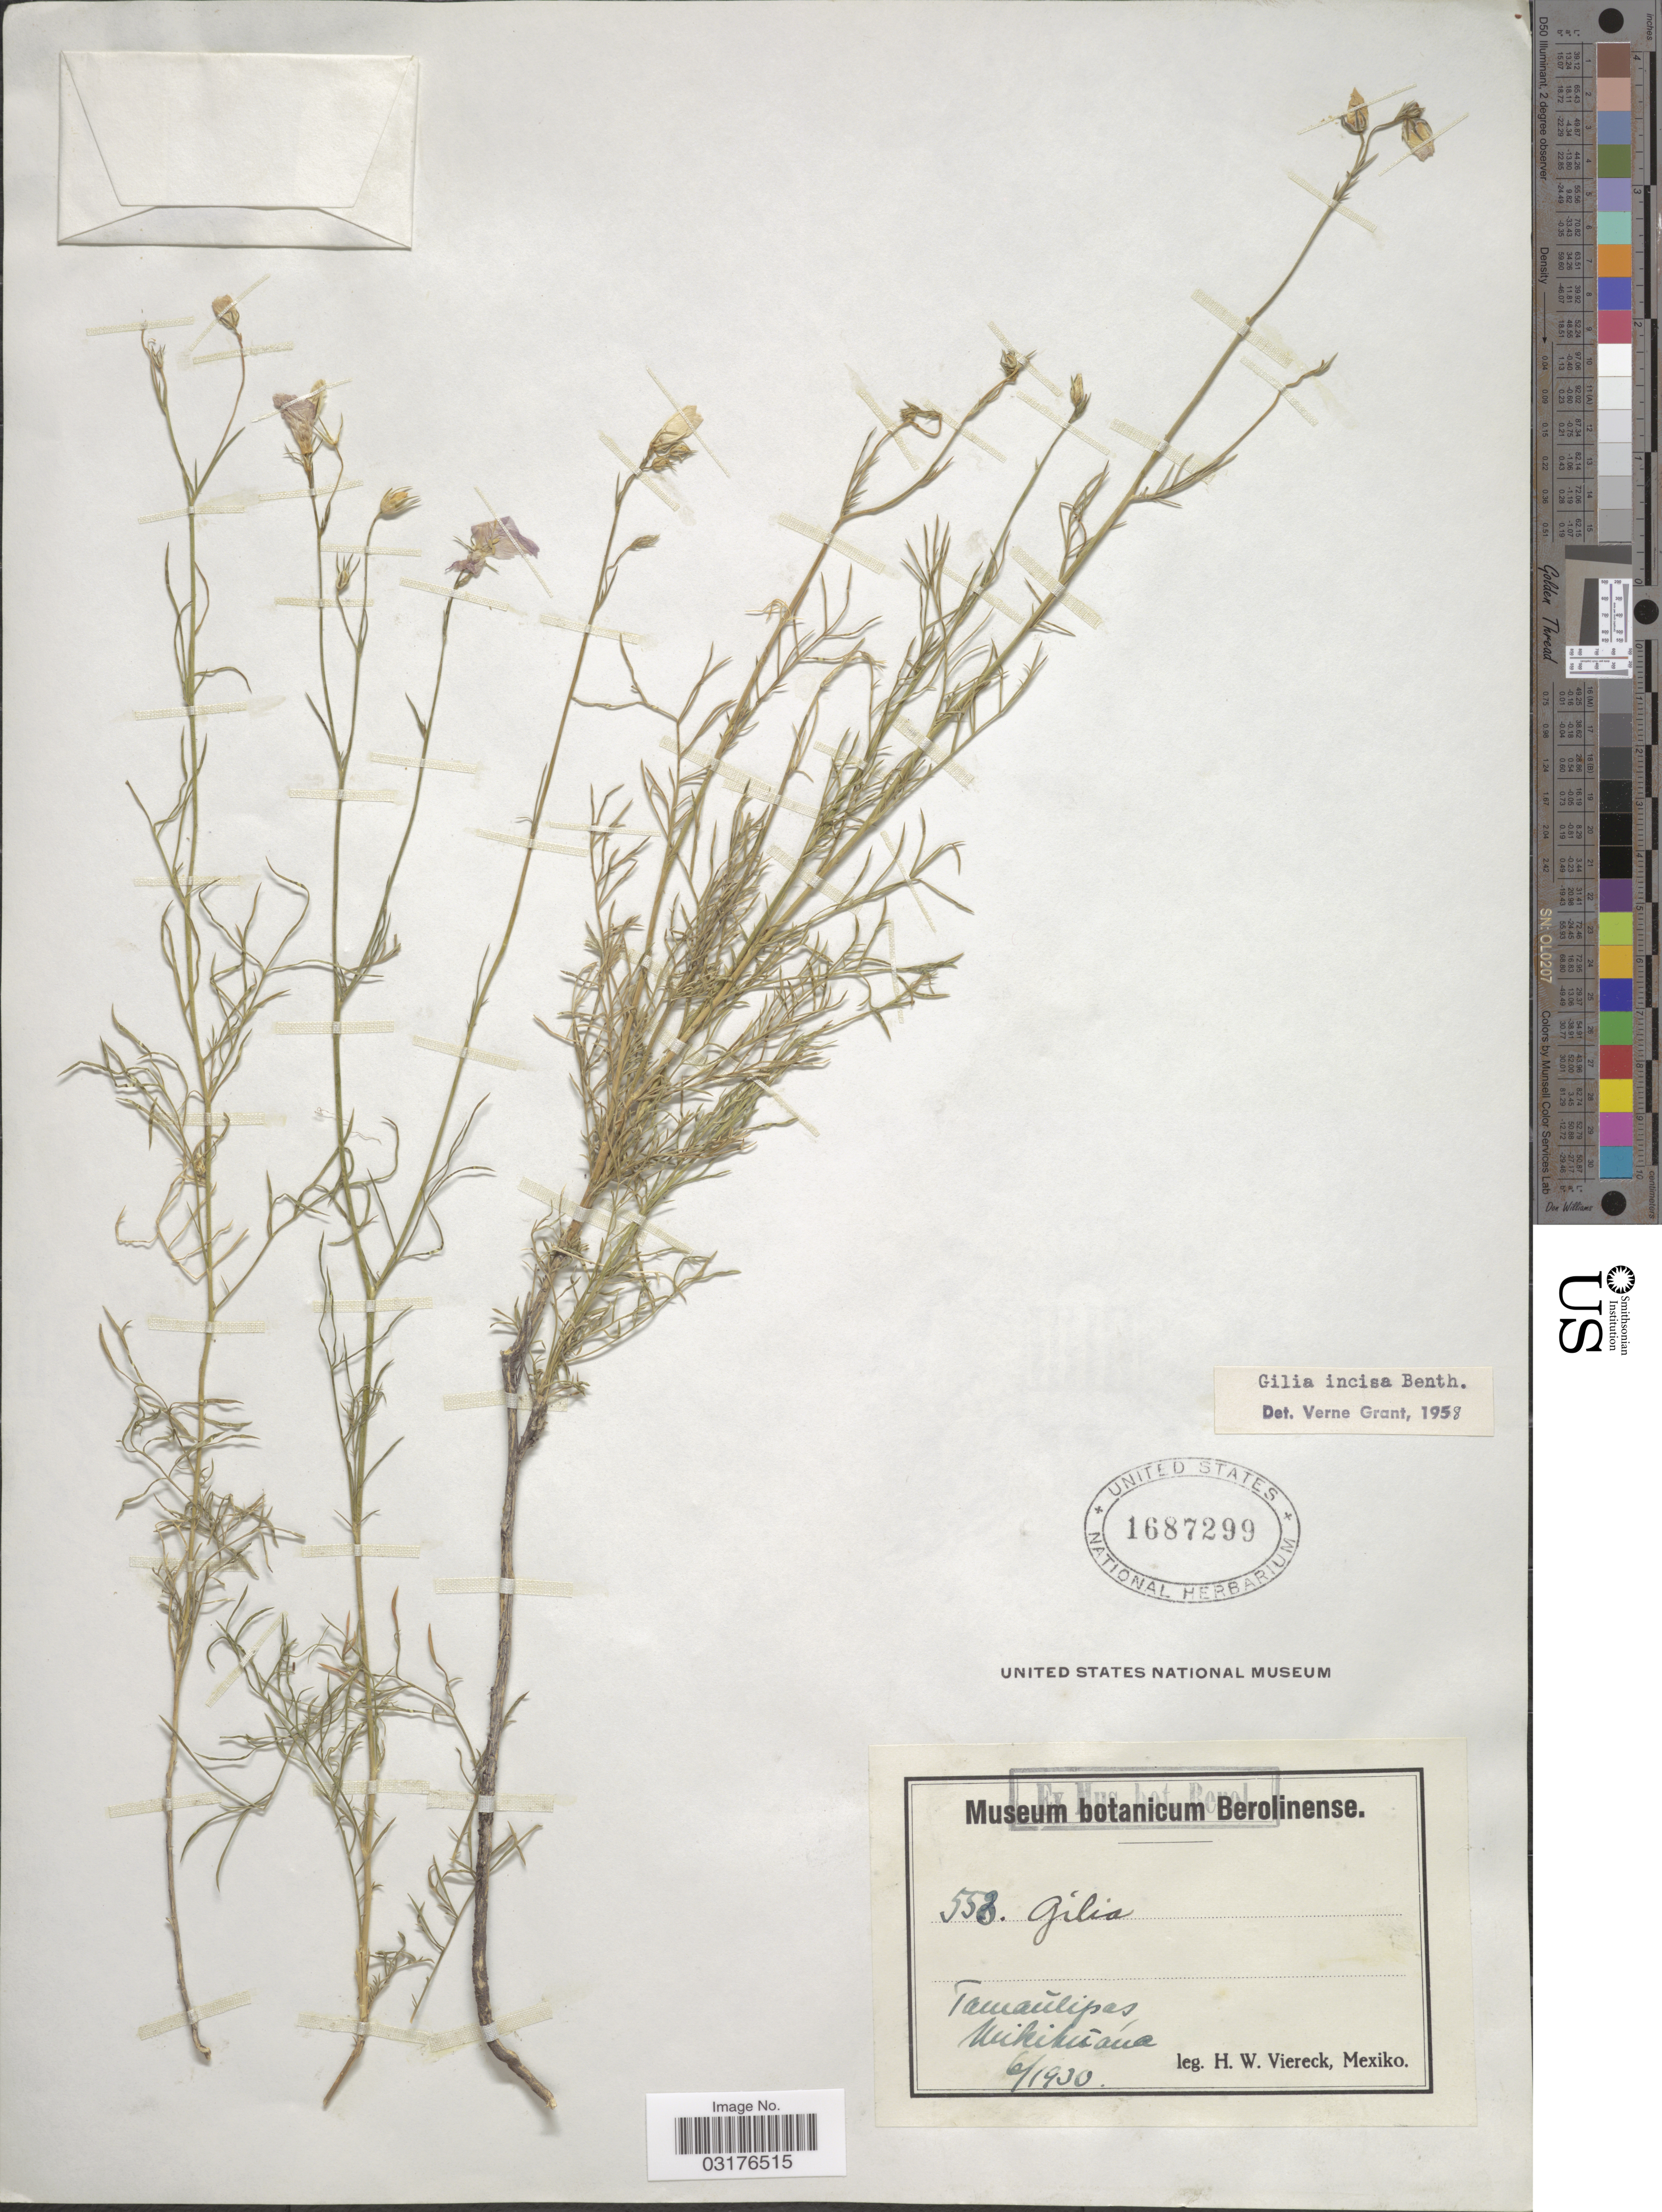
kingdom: Plantae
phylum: Tracheophyta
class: Magnoliopsida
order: Ericales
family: Polemoniaceae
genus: Giliastrum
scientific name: Giliastrum sp.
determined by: Strong, Mark T., (BOT), Smithsonian Institution - National Museum of Natural History (UNITED STATES)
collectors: H. W. Viereck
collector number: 553*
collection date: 1930-06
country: Mexico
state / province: Tamaulipas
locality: Mikihuana.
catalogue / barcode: US 1687299